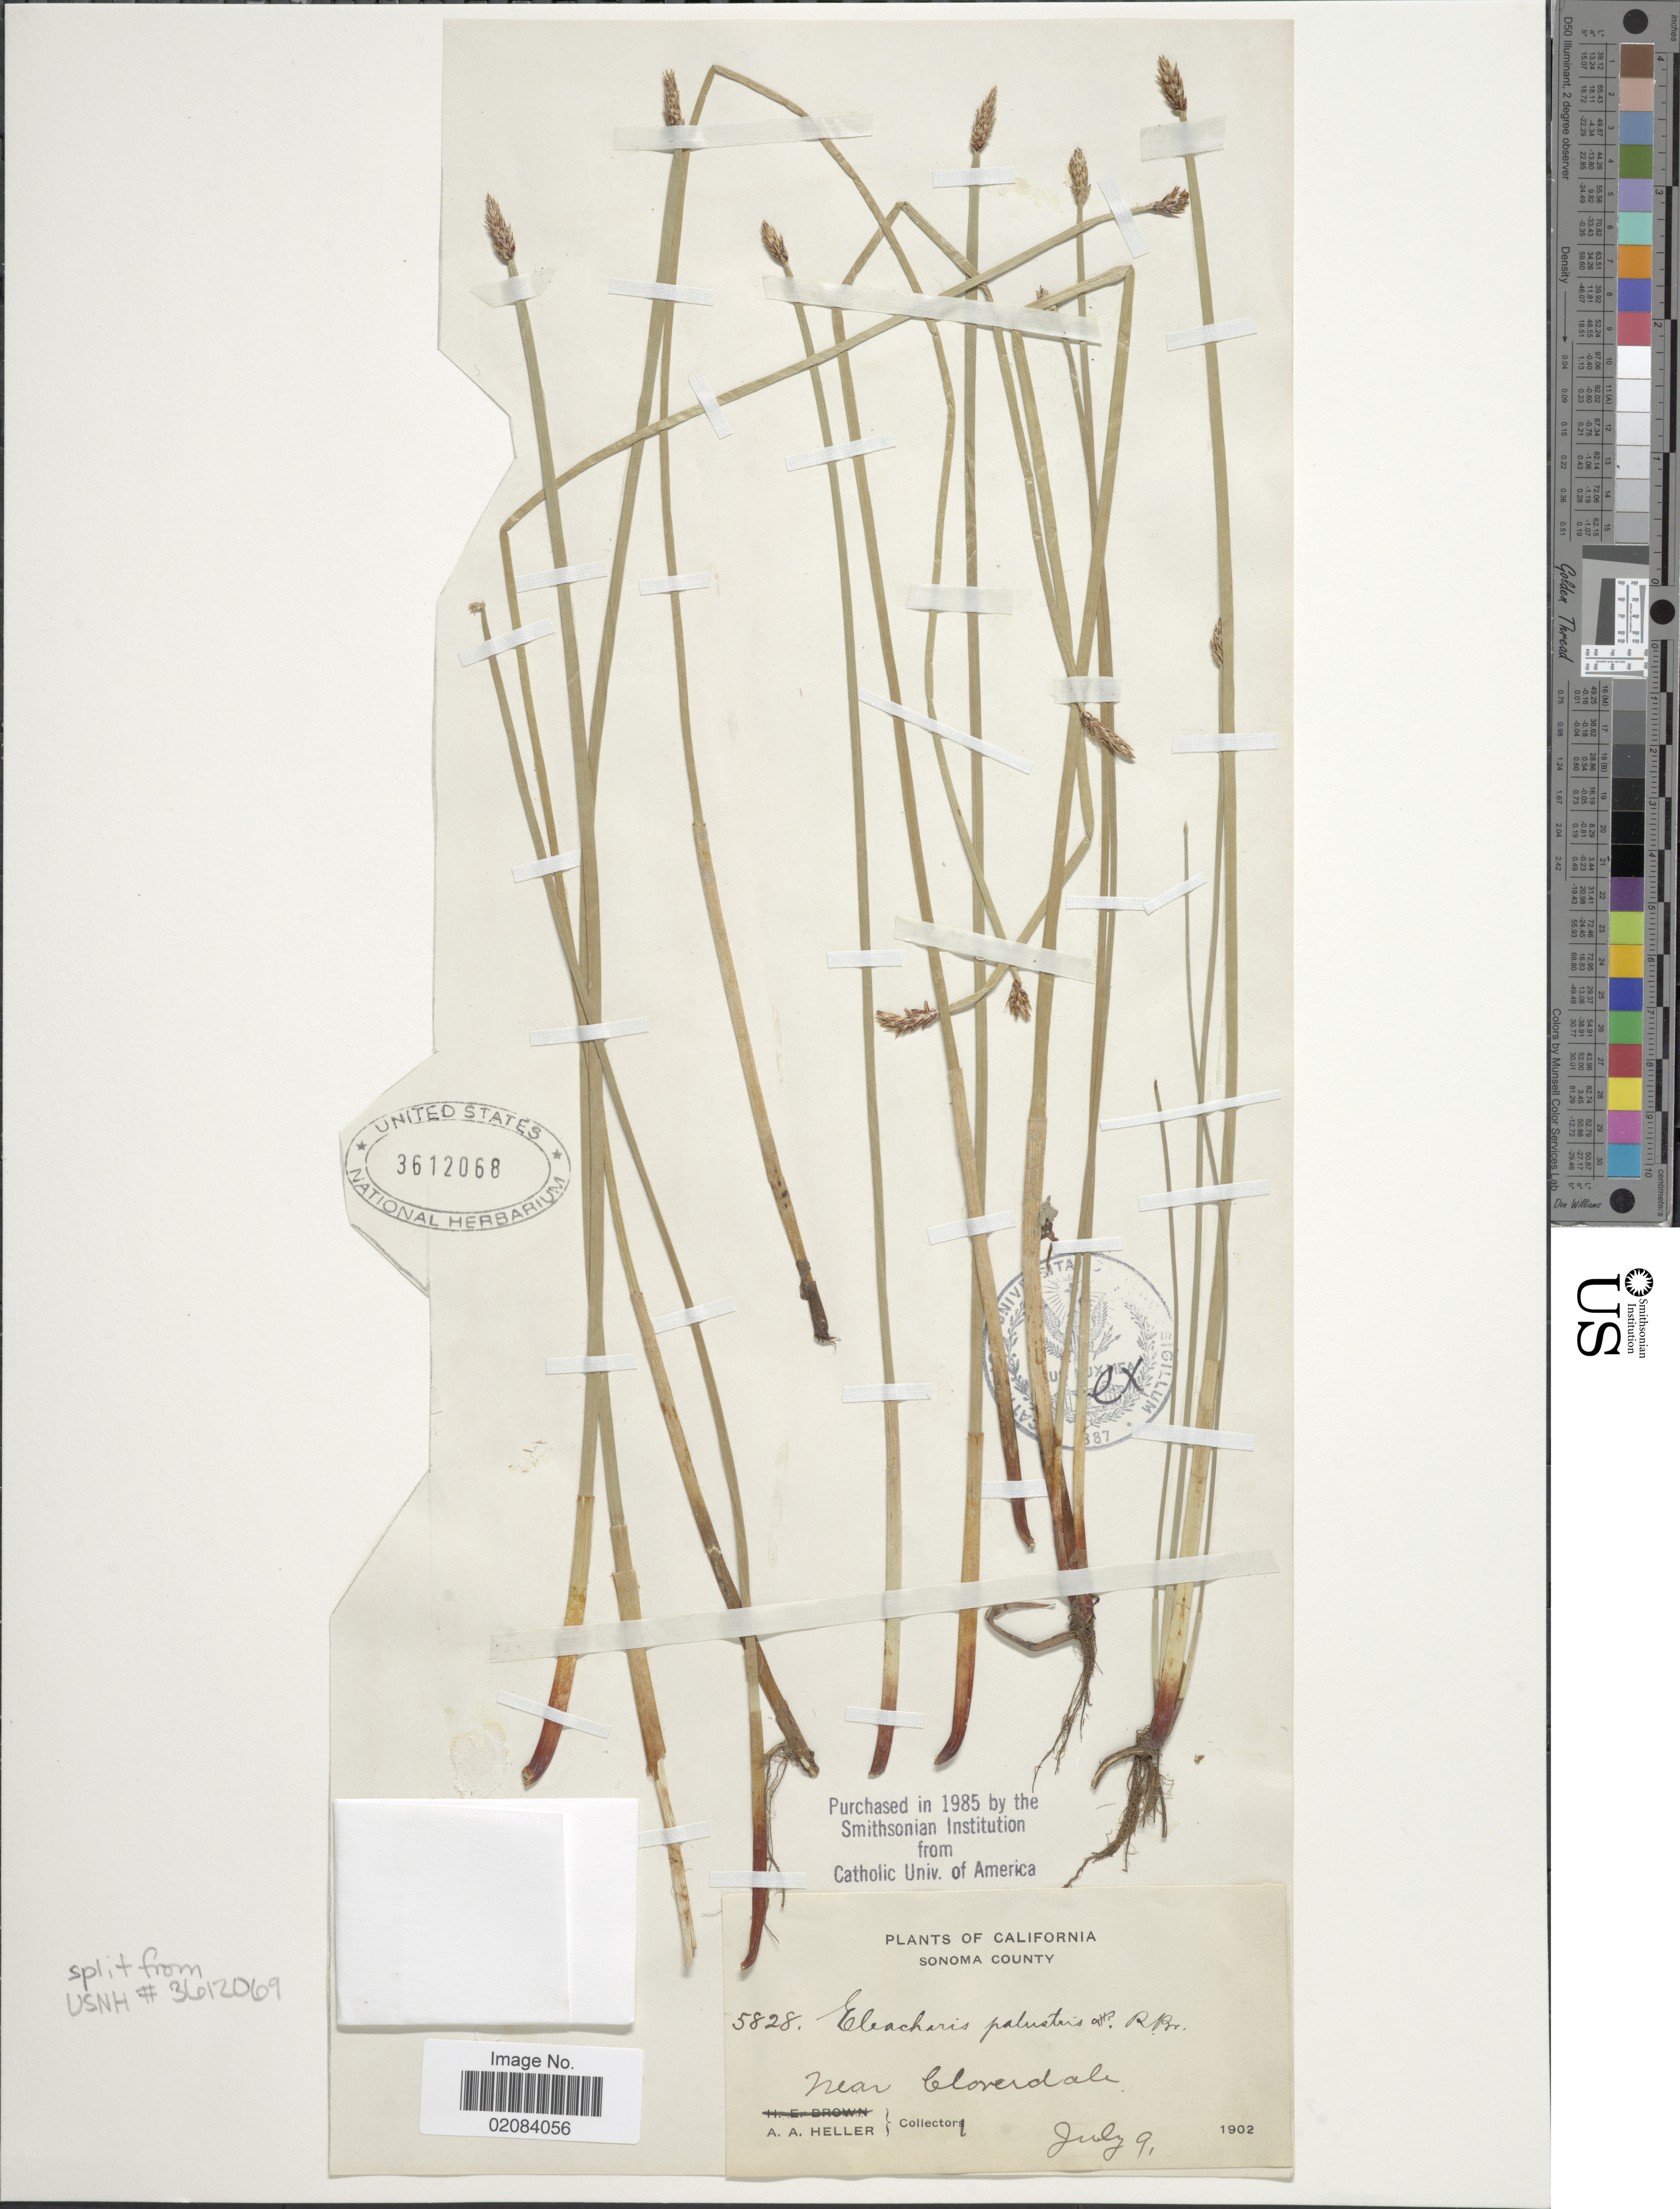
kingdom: Plantae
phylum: Tracheophyta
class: Liliopsida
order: Poales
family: Cyperaceae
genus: Eleocharis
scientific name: Eleocharis palustris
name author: (L.) Roem. & Schult.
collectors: A. A. Heller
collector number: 5828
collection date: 1902-07-09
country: United States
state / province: California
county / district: Sonoma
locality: Sonoma County, near Cloverdale.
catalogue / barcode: US 3612068